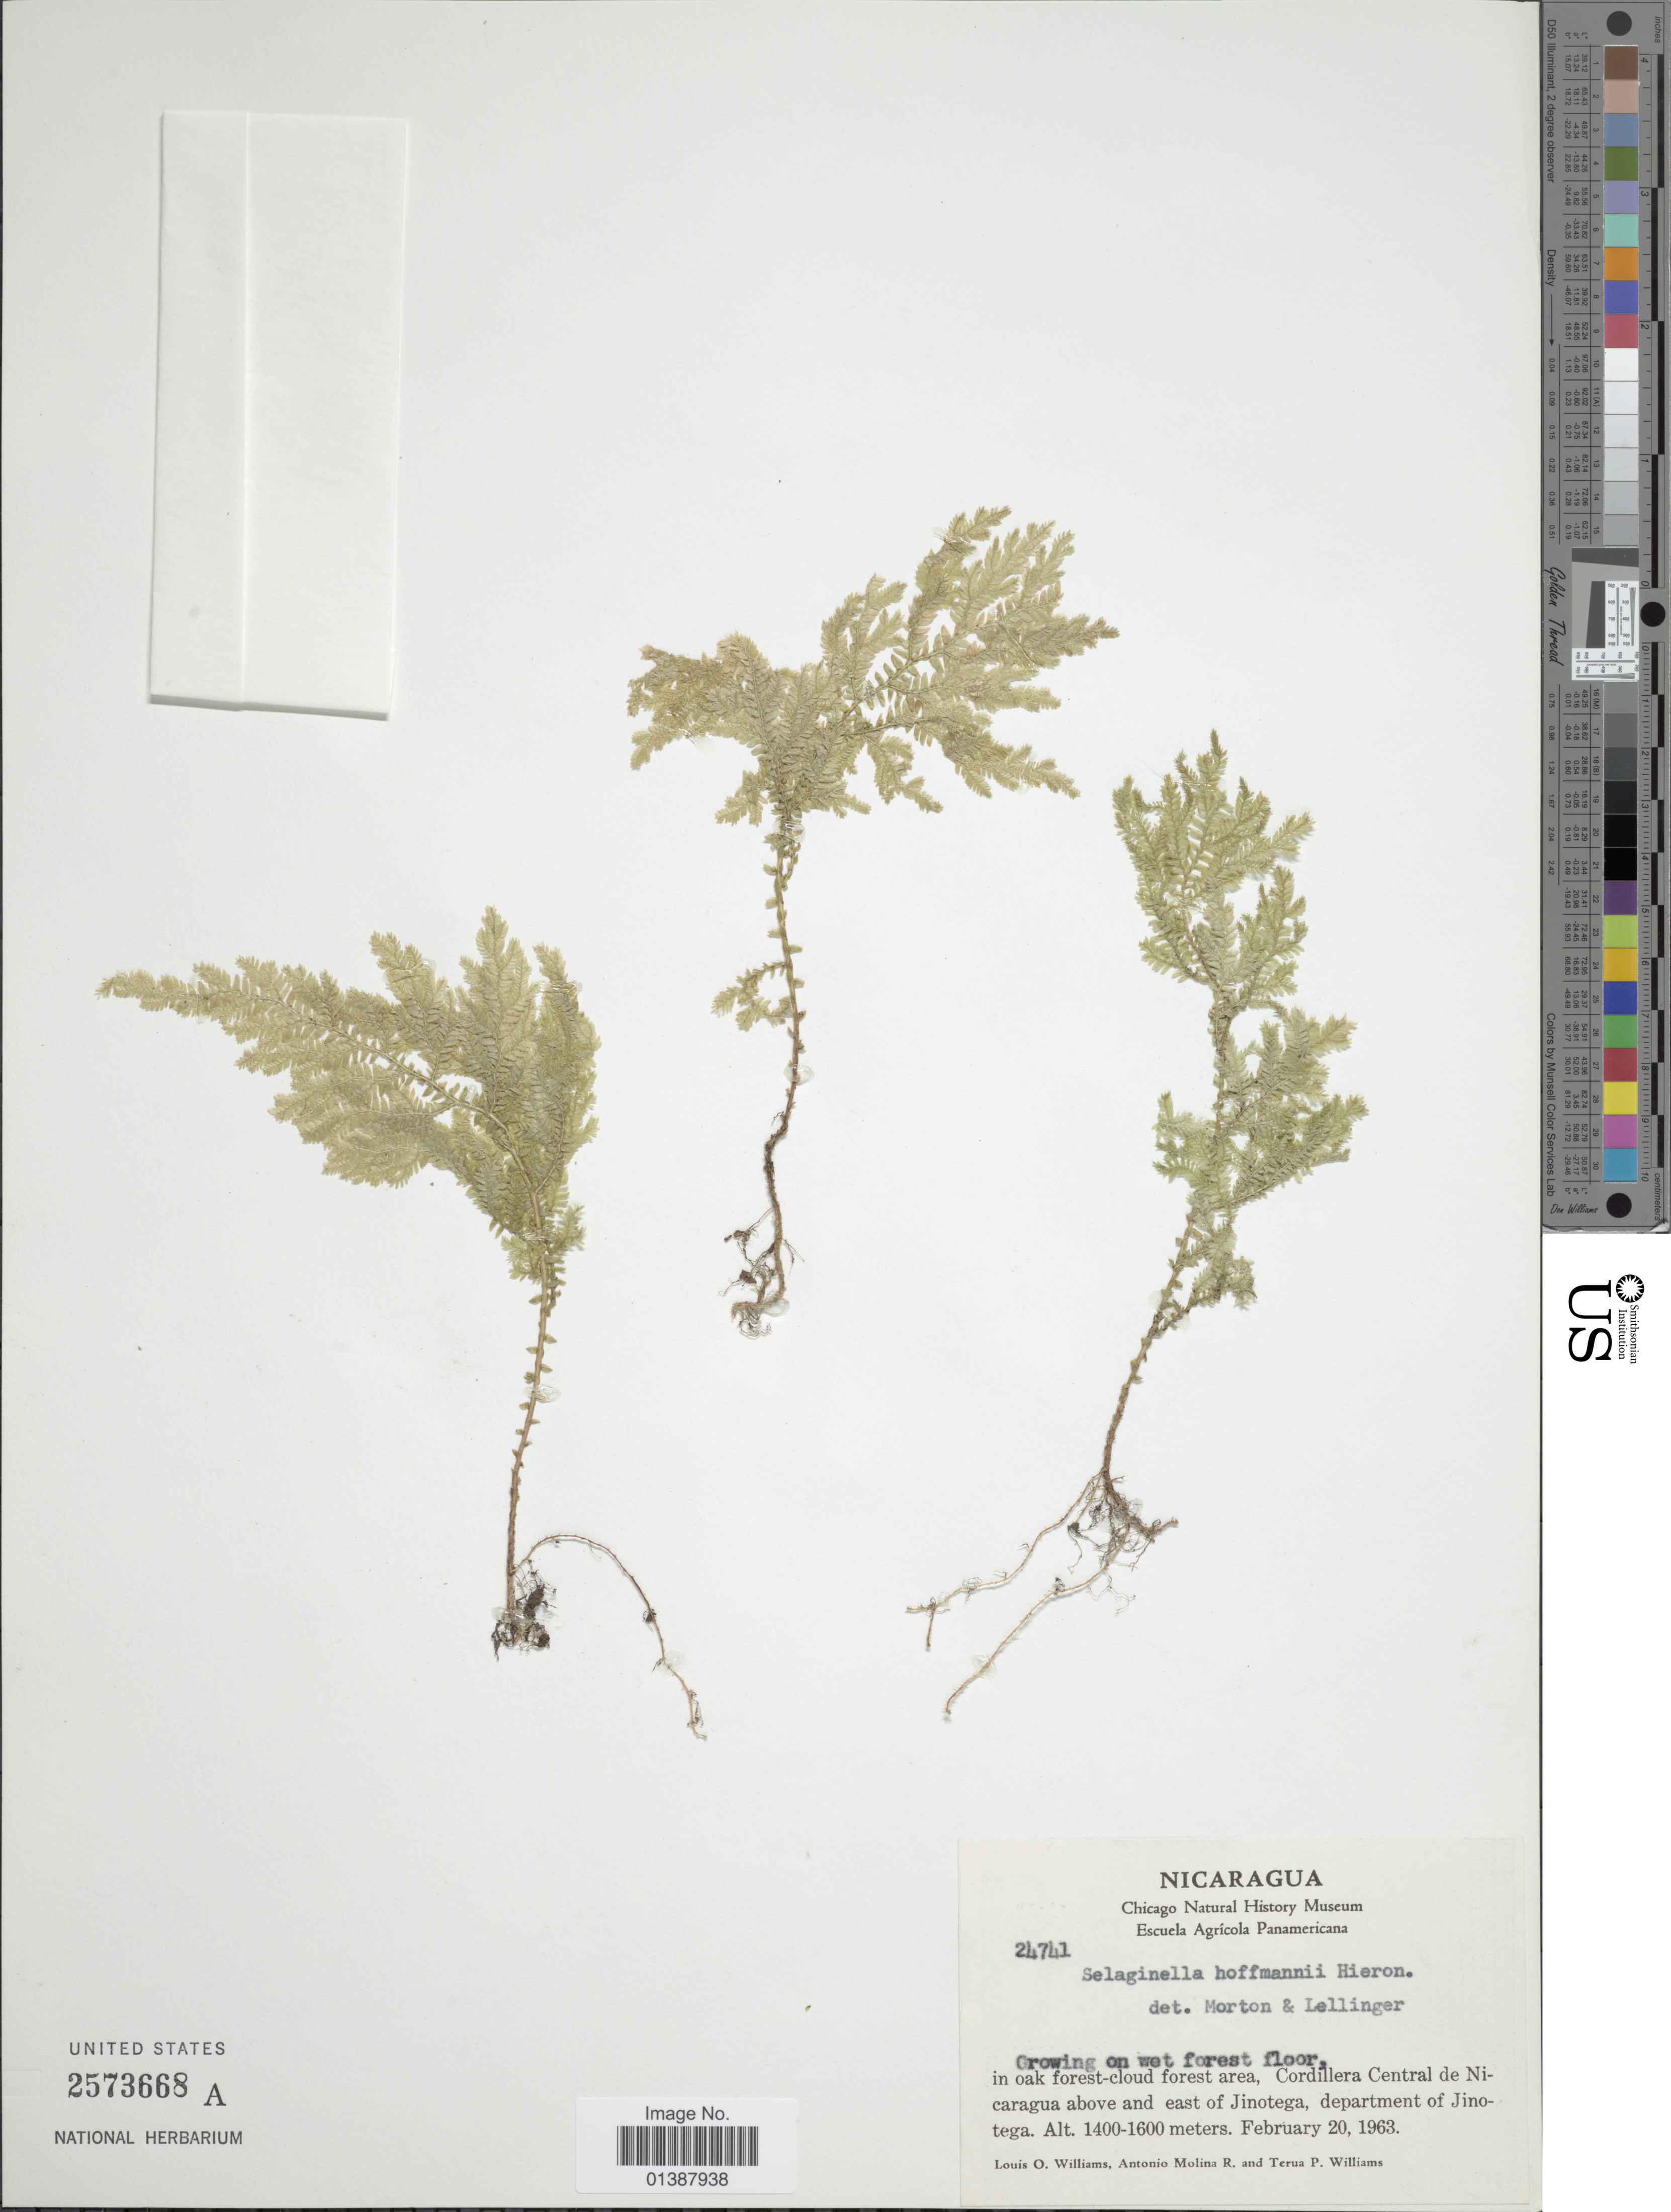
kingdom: Plantae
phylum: Tracheophyta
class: Lycopodiopsida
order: Selaginellales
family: Selaginellaceae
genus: Selaginella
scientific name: Selaginella hoffmannii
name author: Hieron.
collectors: L. O. Williams, A. Molina R. & T. P. Williams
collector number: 24741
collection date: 1963-02-20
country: Nicaragua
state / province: Jinotega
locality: In oak forest-cloud forest area, Cordillera Central de Nicaragua above and east of Jinotega, department of Jinotega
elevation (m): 1400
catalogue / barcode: US 2573668A